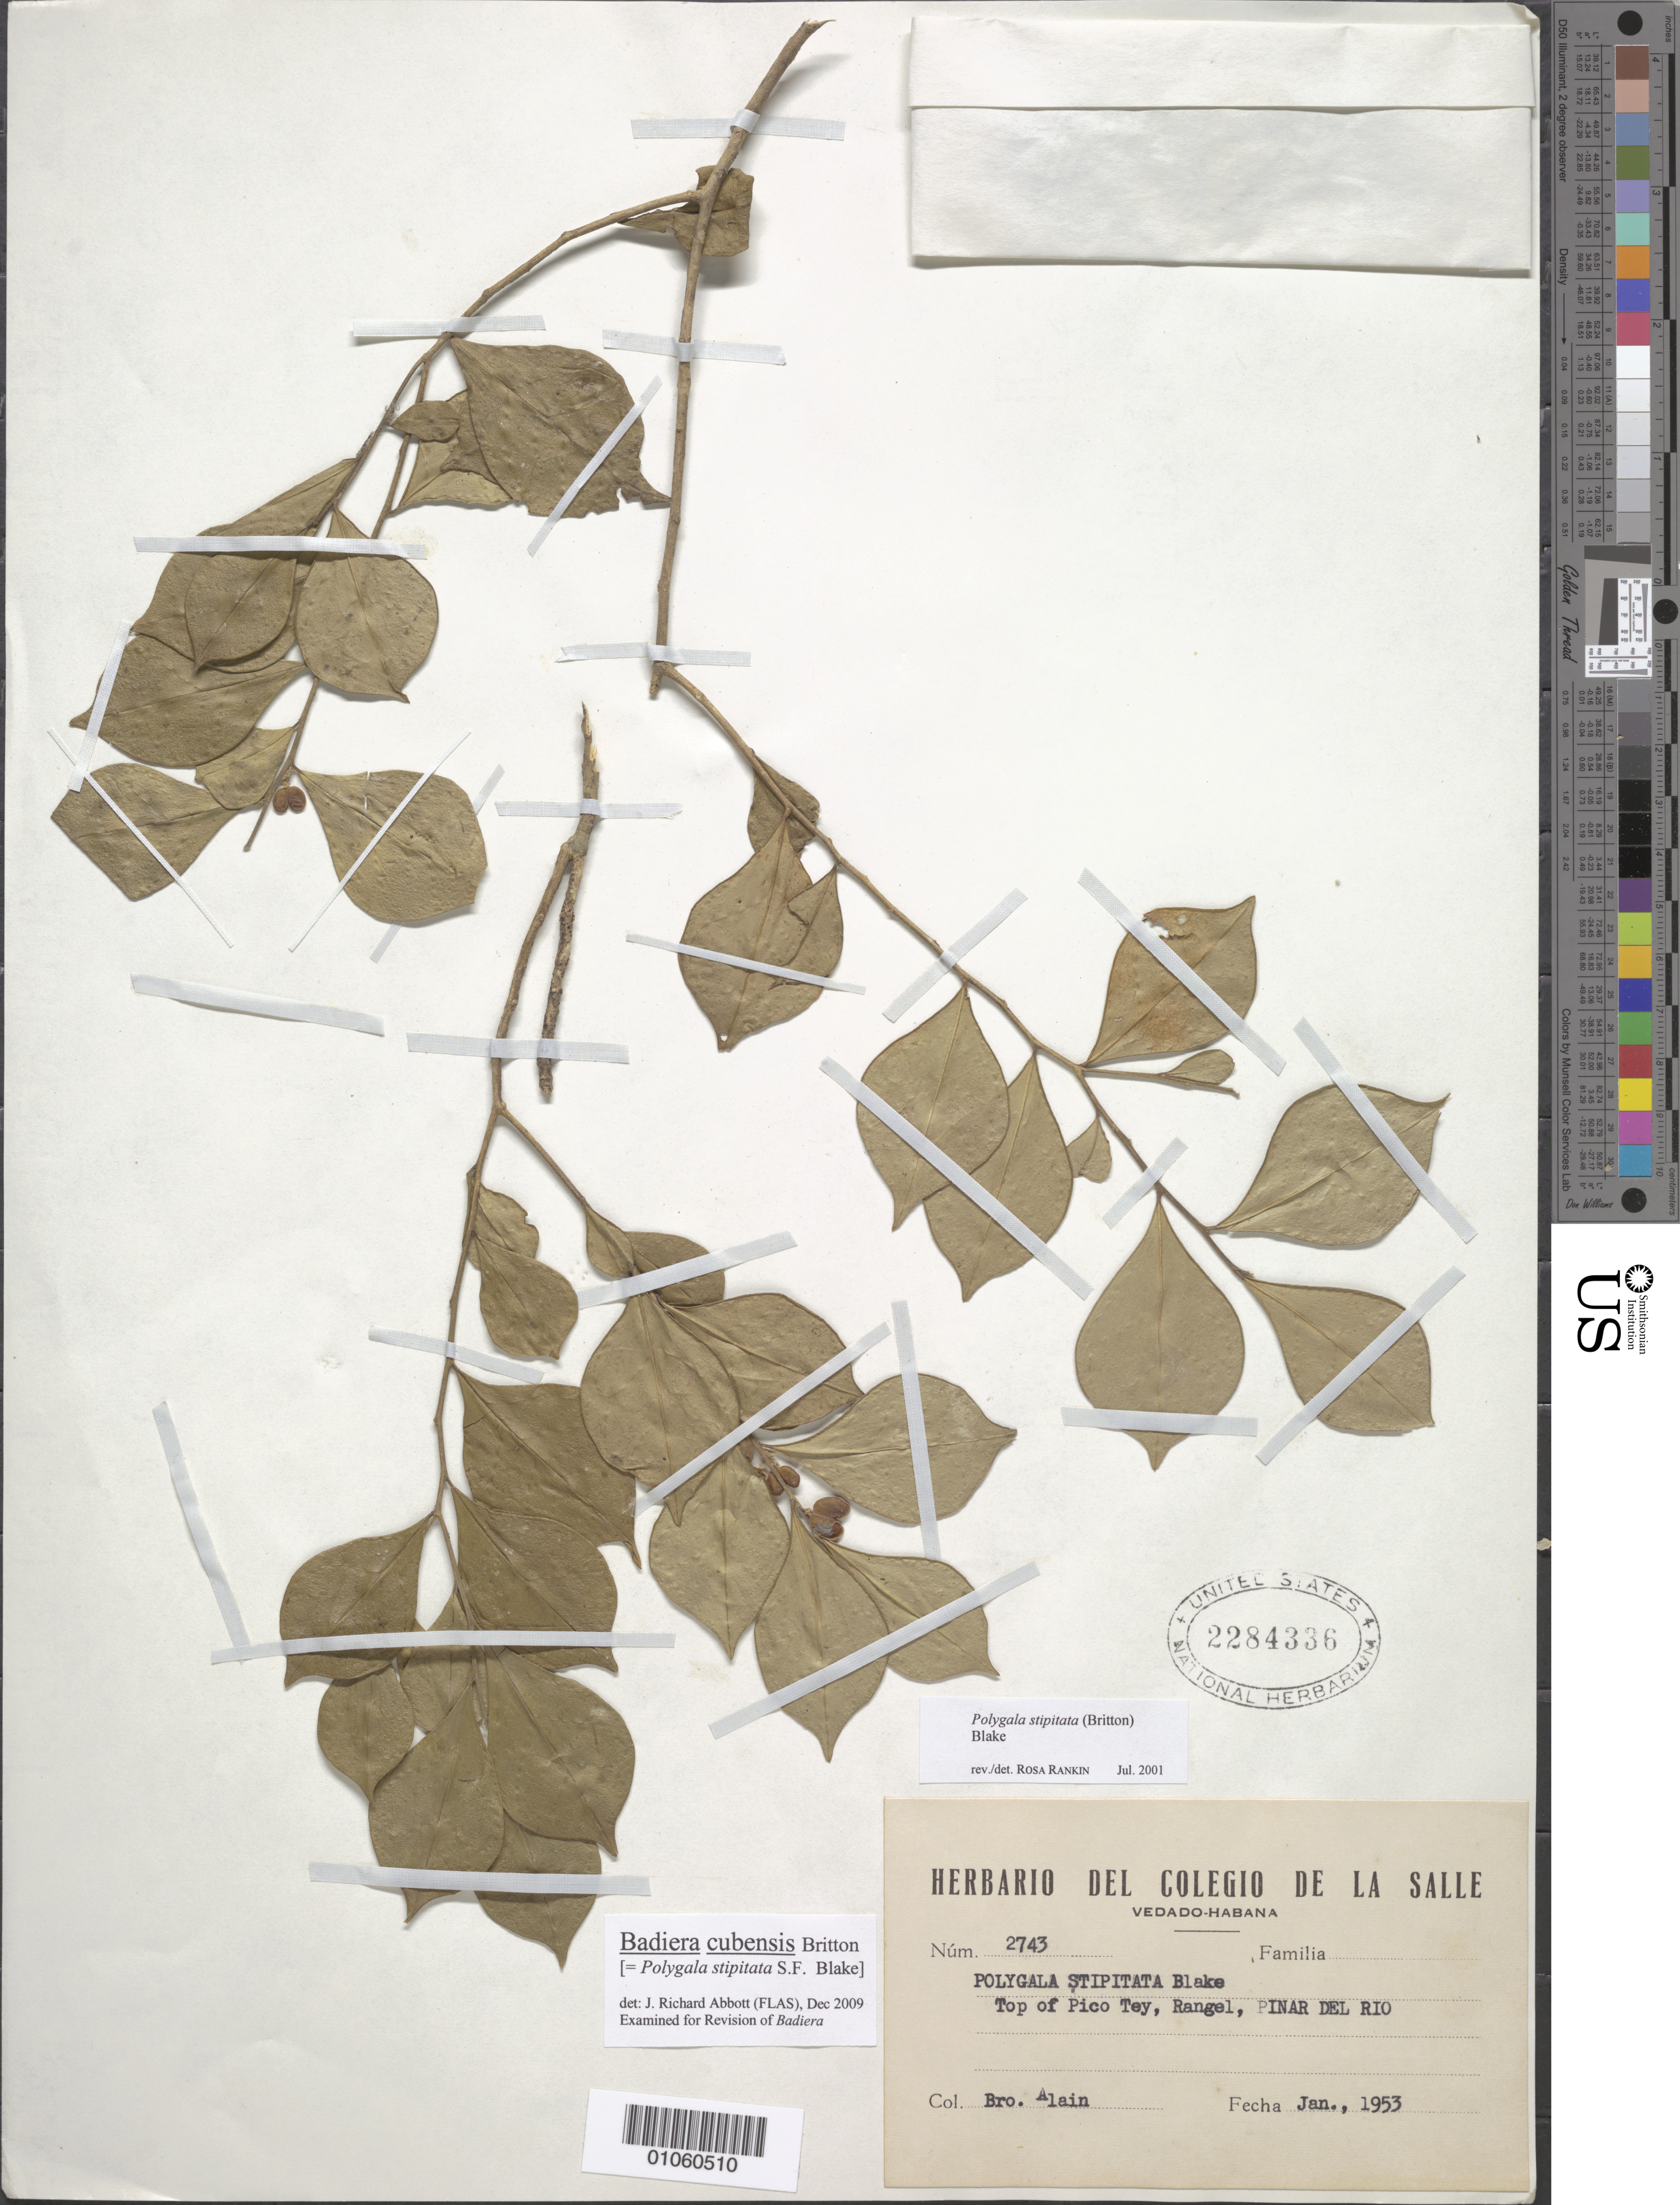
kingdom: Plantae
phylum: Tracheophyta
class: Magnoliopsida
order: Fabales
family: Polygalaceae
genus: Badiera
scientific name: Badiera cubensis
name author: Britton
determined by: Abbott, J. R., (FLAS)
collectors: A. H. Liogier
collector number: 2743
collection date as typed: Jan 1953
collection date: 1953-01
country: Cuba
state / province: Pinar del Río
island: Cuba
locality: Rangel, top of Pico Tey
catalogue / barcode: US 2284336